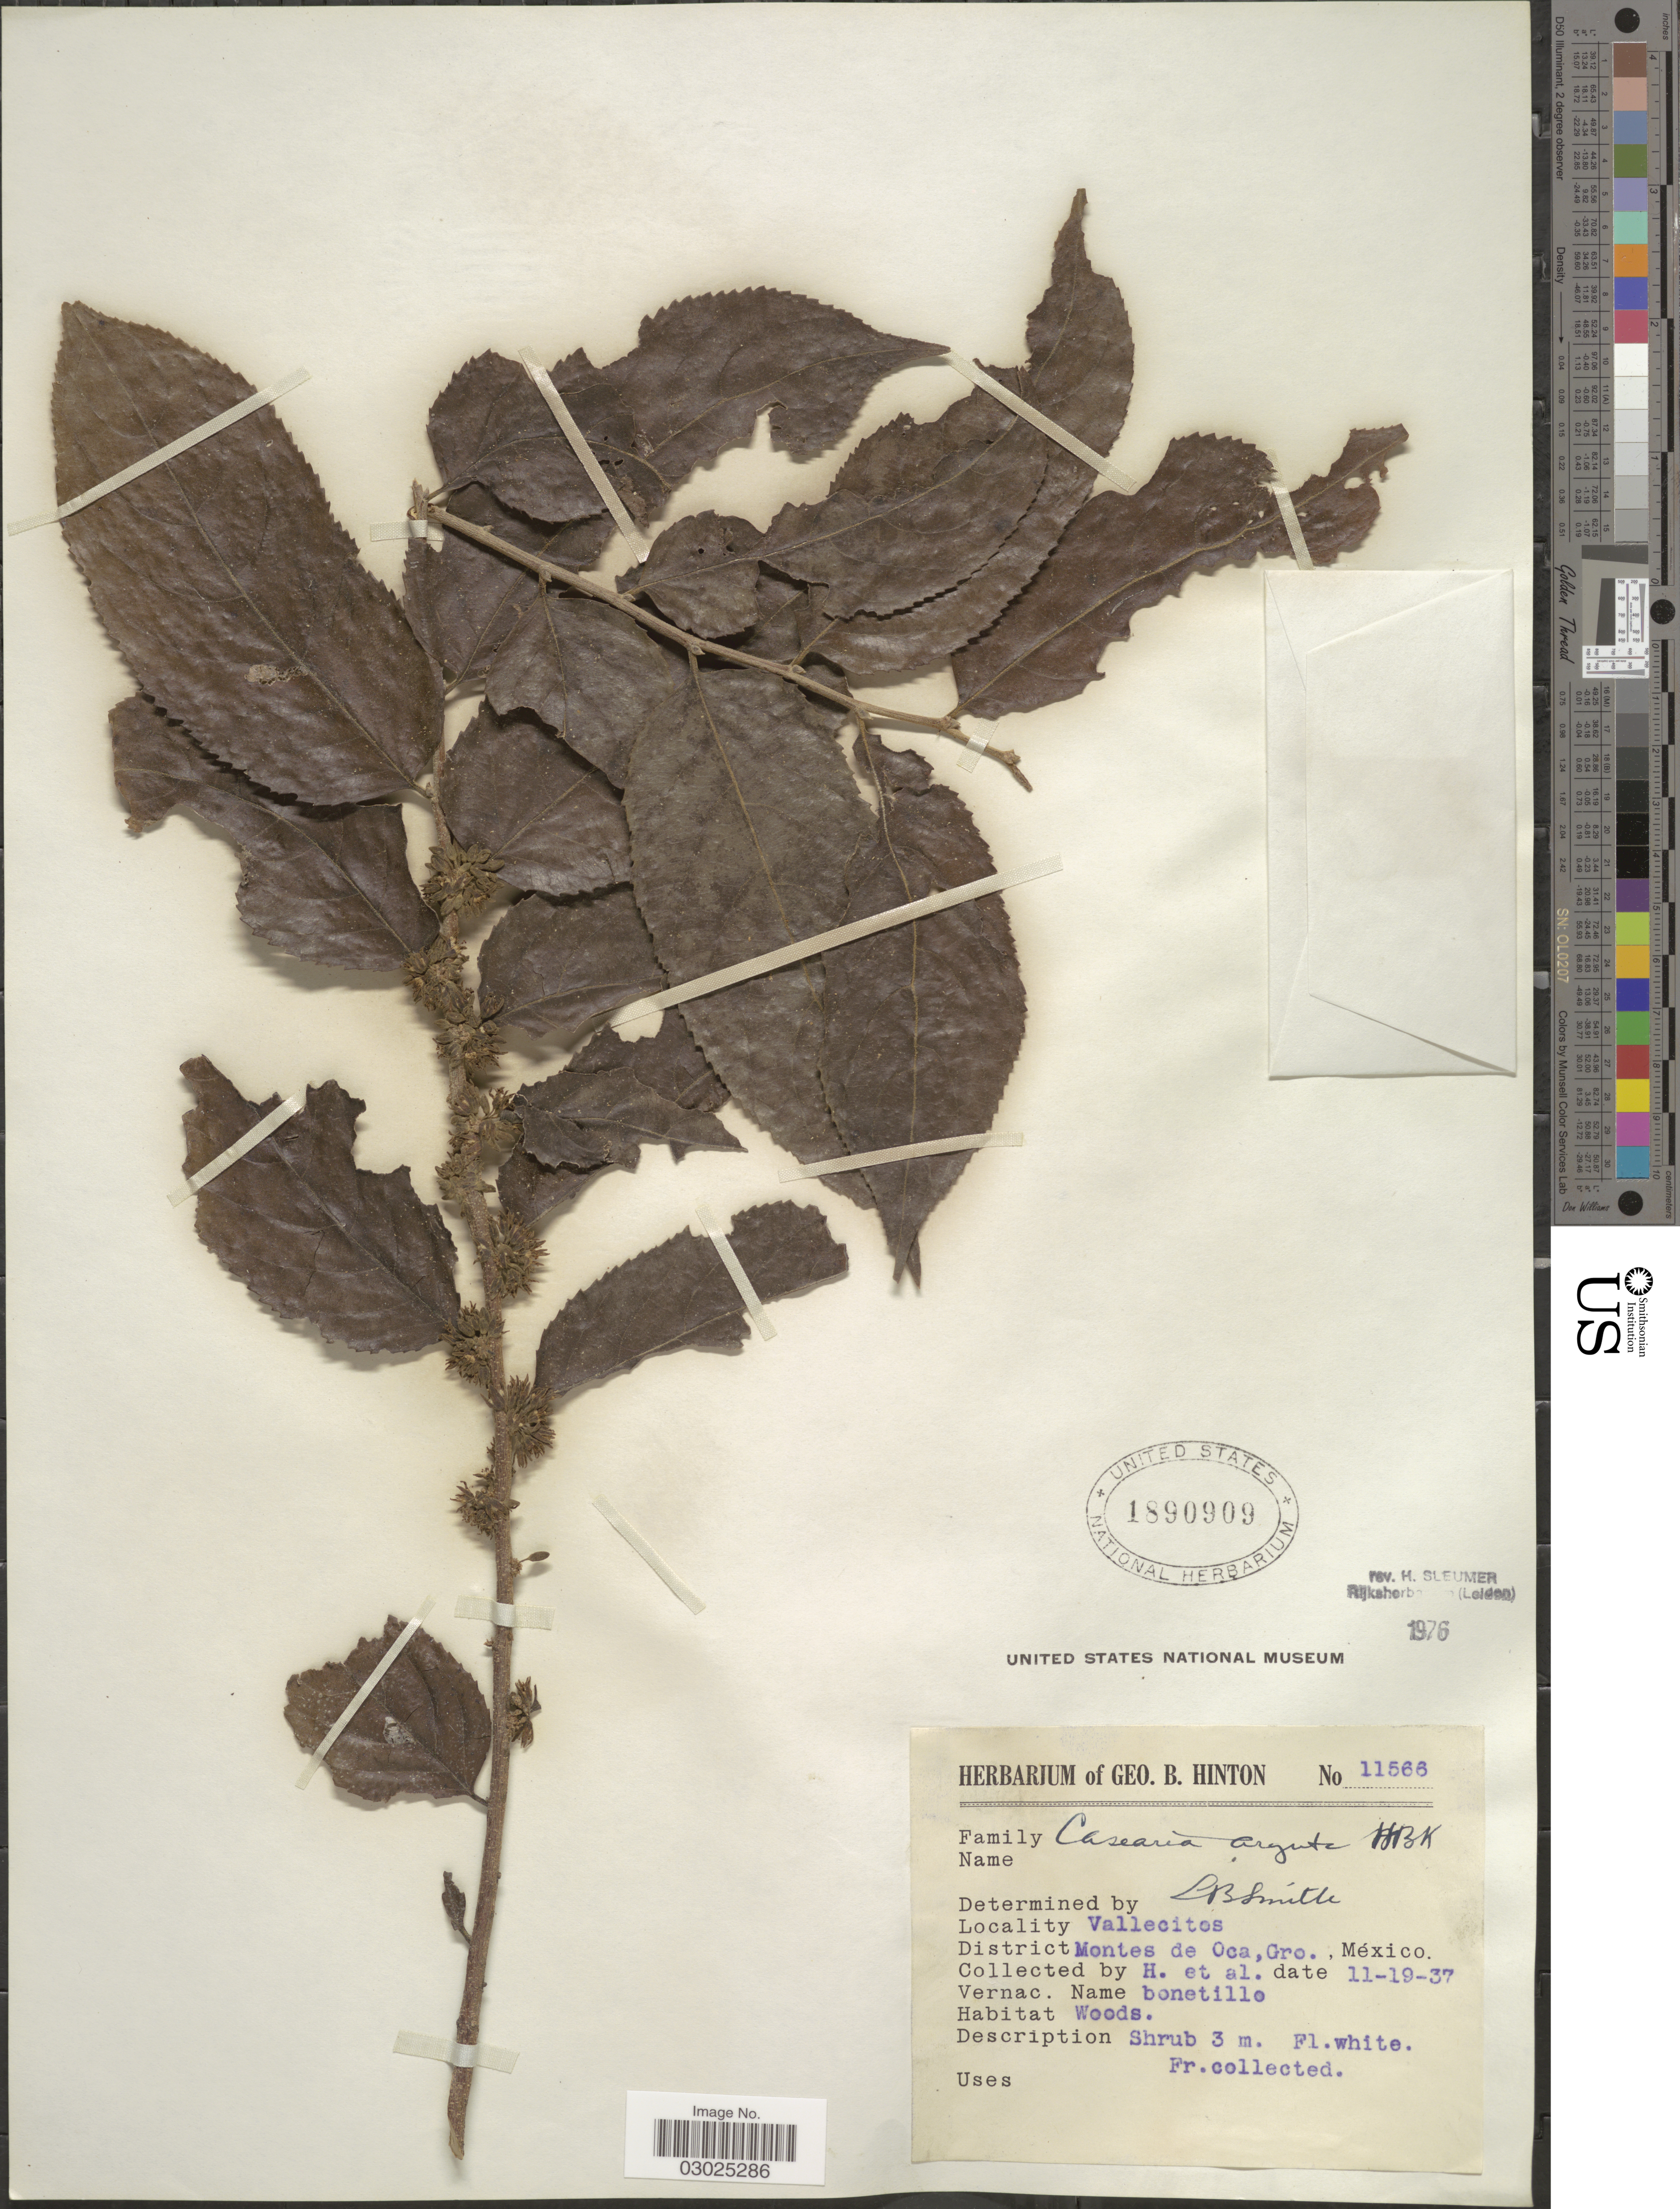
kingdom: Plantae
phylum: Tracheophyta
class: Magnoliopsida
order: Malpighiales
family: Salicaceae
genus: Casearia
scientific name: Casearia arguta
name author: Kunth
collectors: G. B. Hinton & et al.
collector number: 11566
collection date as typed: Transcribed d/m/y: 19/11/37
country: Mexico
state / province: Guerrero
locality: Vallecitos. District Montes de Oca.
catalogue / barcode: US 1890909